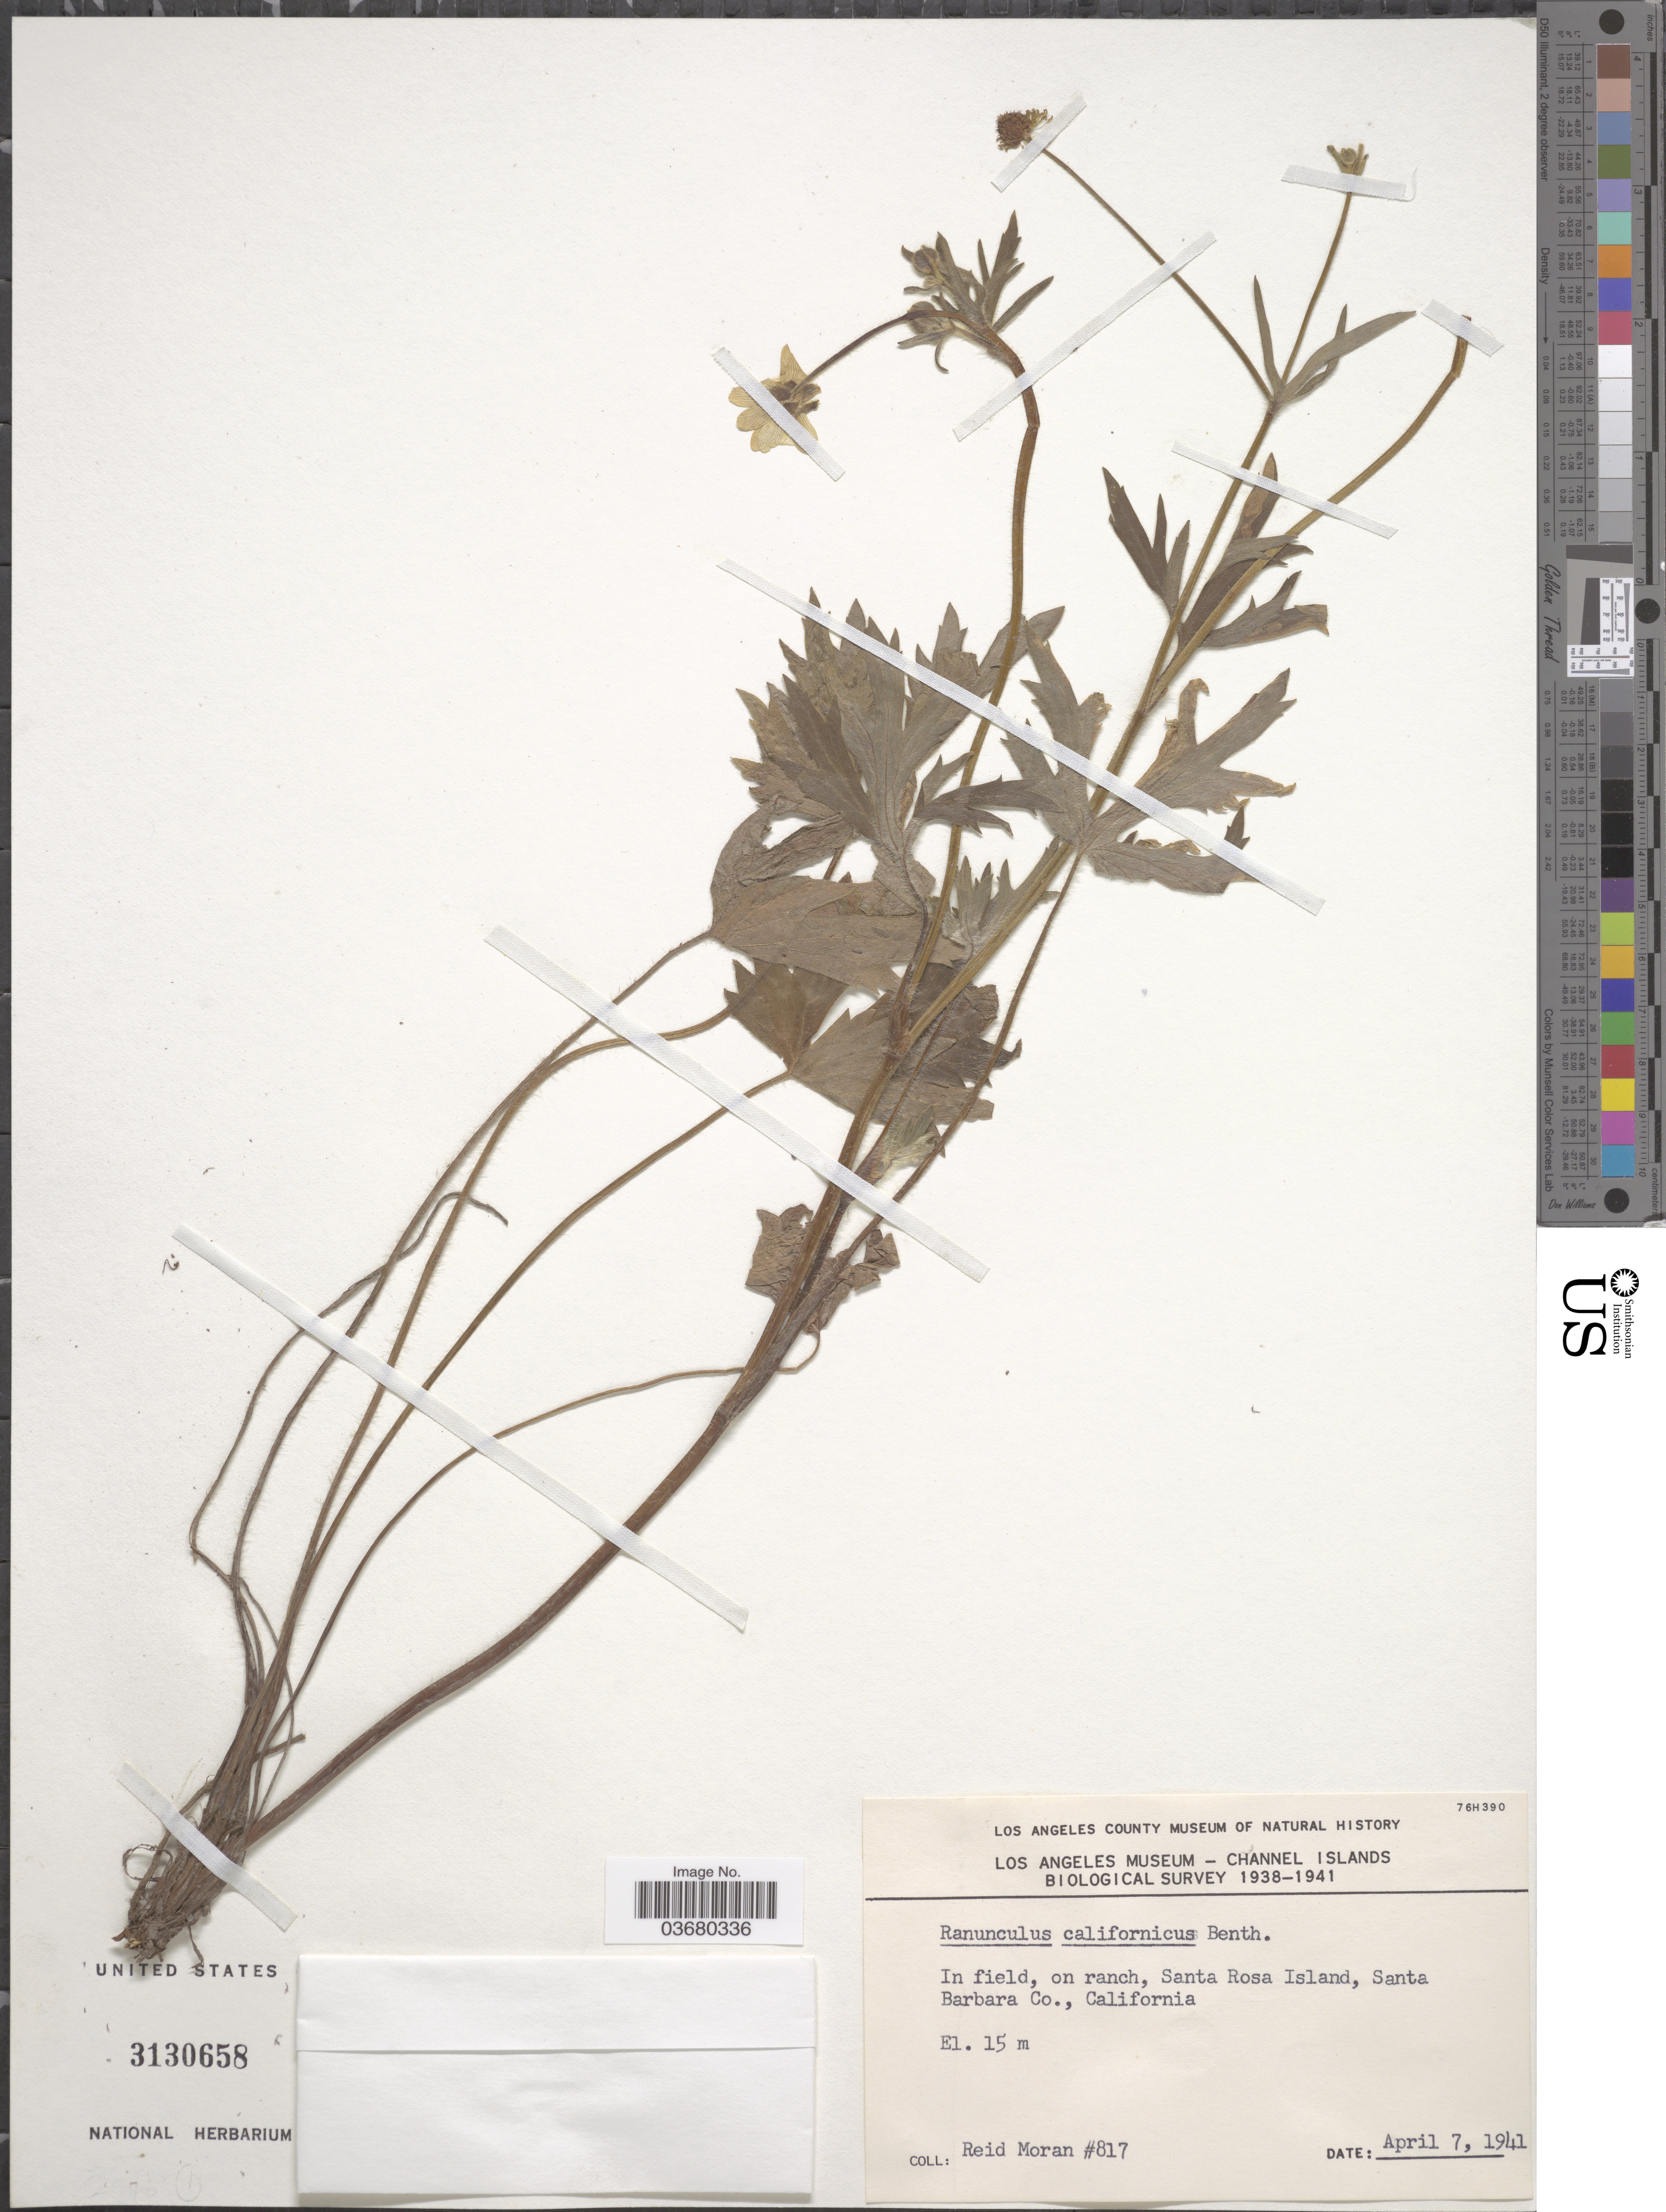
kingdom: Plantae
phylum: Tracheophyta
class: Magnoliopsida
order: Ranunculales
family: Ranunculaceae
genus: Ranunculus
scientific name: Ranunculus californicus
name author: Benth.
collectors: R. Moran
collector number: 817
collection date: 1941-04-07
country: United States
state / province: California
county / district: Santa Barbara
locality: Channel Islands [unsure placement] In field, on ranch, Santa Rosa Island, Santa Barbara Co.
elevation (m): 15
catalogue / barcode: US 3130658